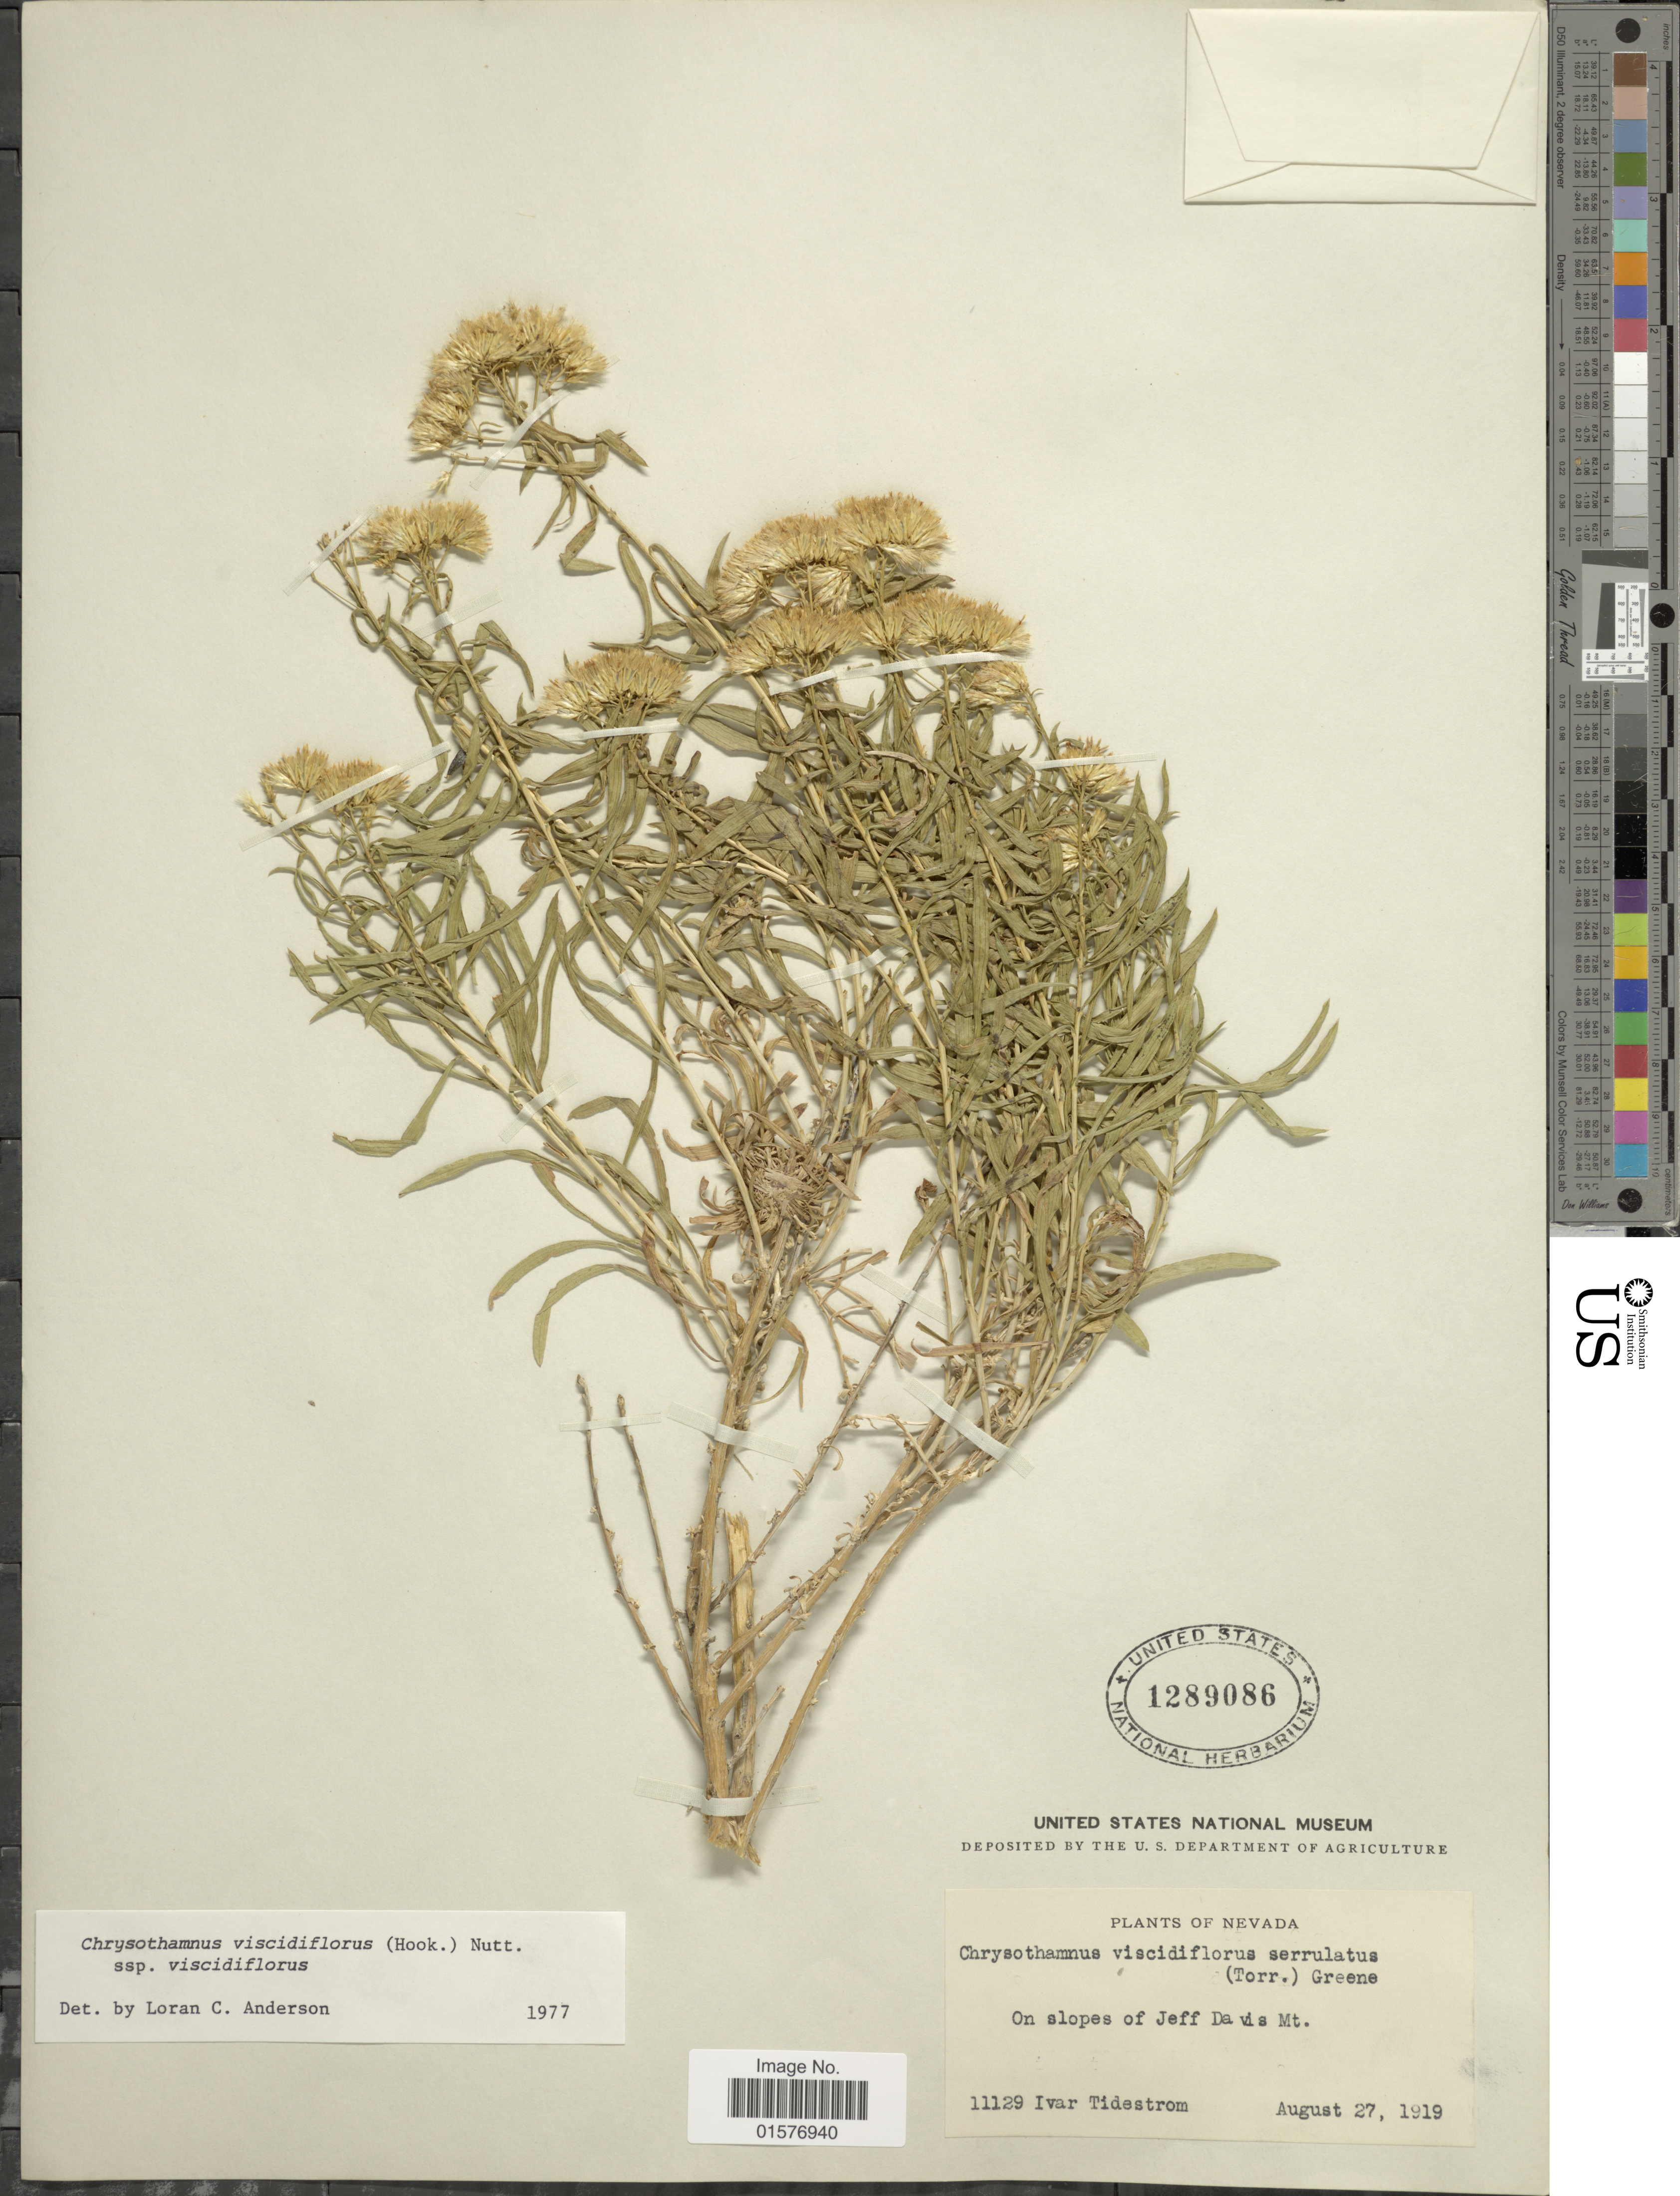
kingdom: Plantae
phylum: Tracheophyta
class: Magnoliopsida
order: Asterales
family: Asteraceae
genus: Chrysothamnus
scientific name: Chrysothamnus viscidiflorus subsp. viscidiflorus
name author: (Hook.) Nutt.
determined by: Urbatsch, Lowell E., Curator (LSU), Louisiana State University (UNITED STATES)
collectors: I. F. Tidestrom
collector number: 11129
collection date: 1919-08-27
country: United States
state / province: Nevada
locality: On slopes of Jeff Davis Mt.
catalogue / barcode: US 1289086